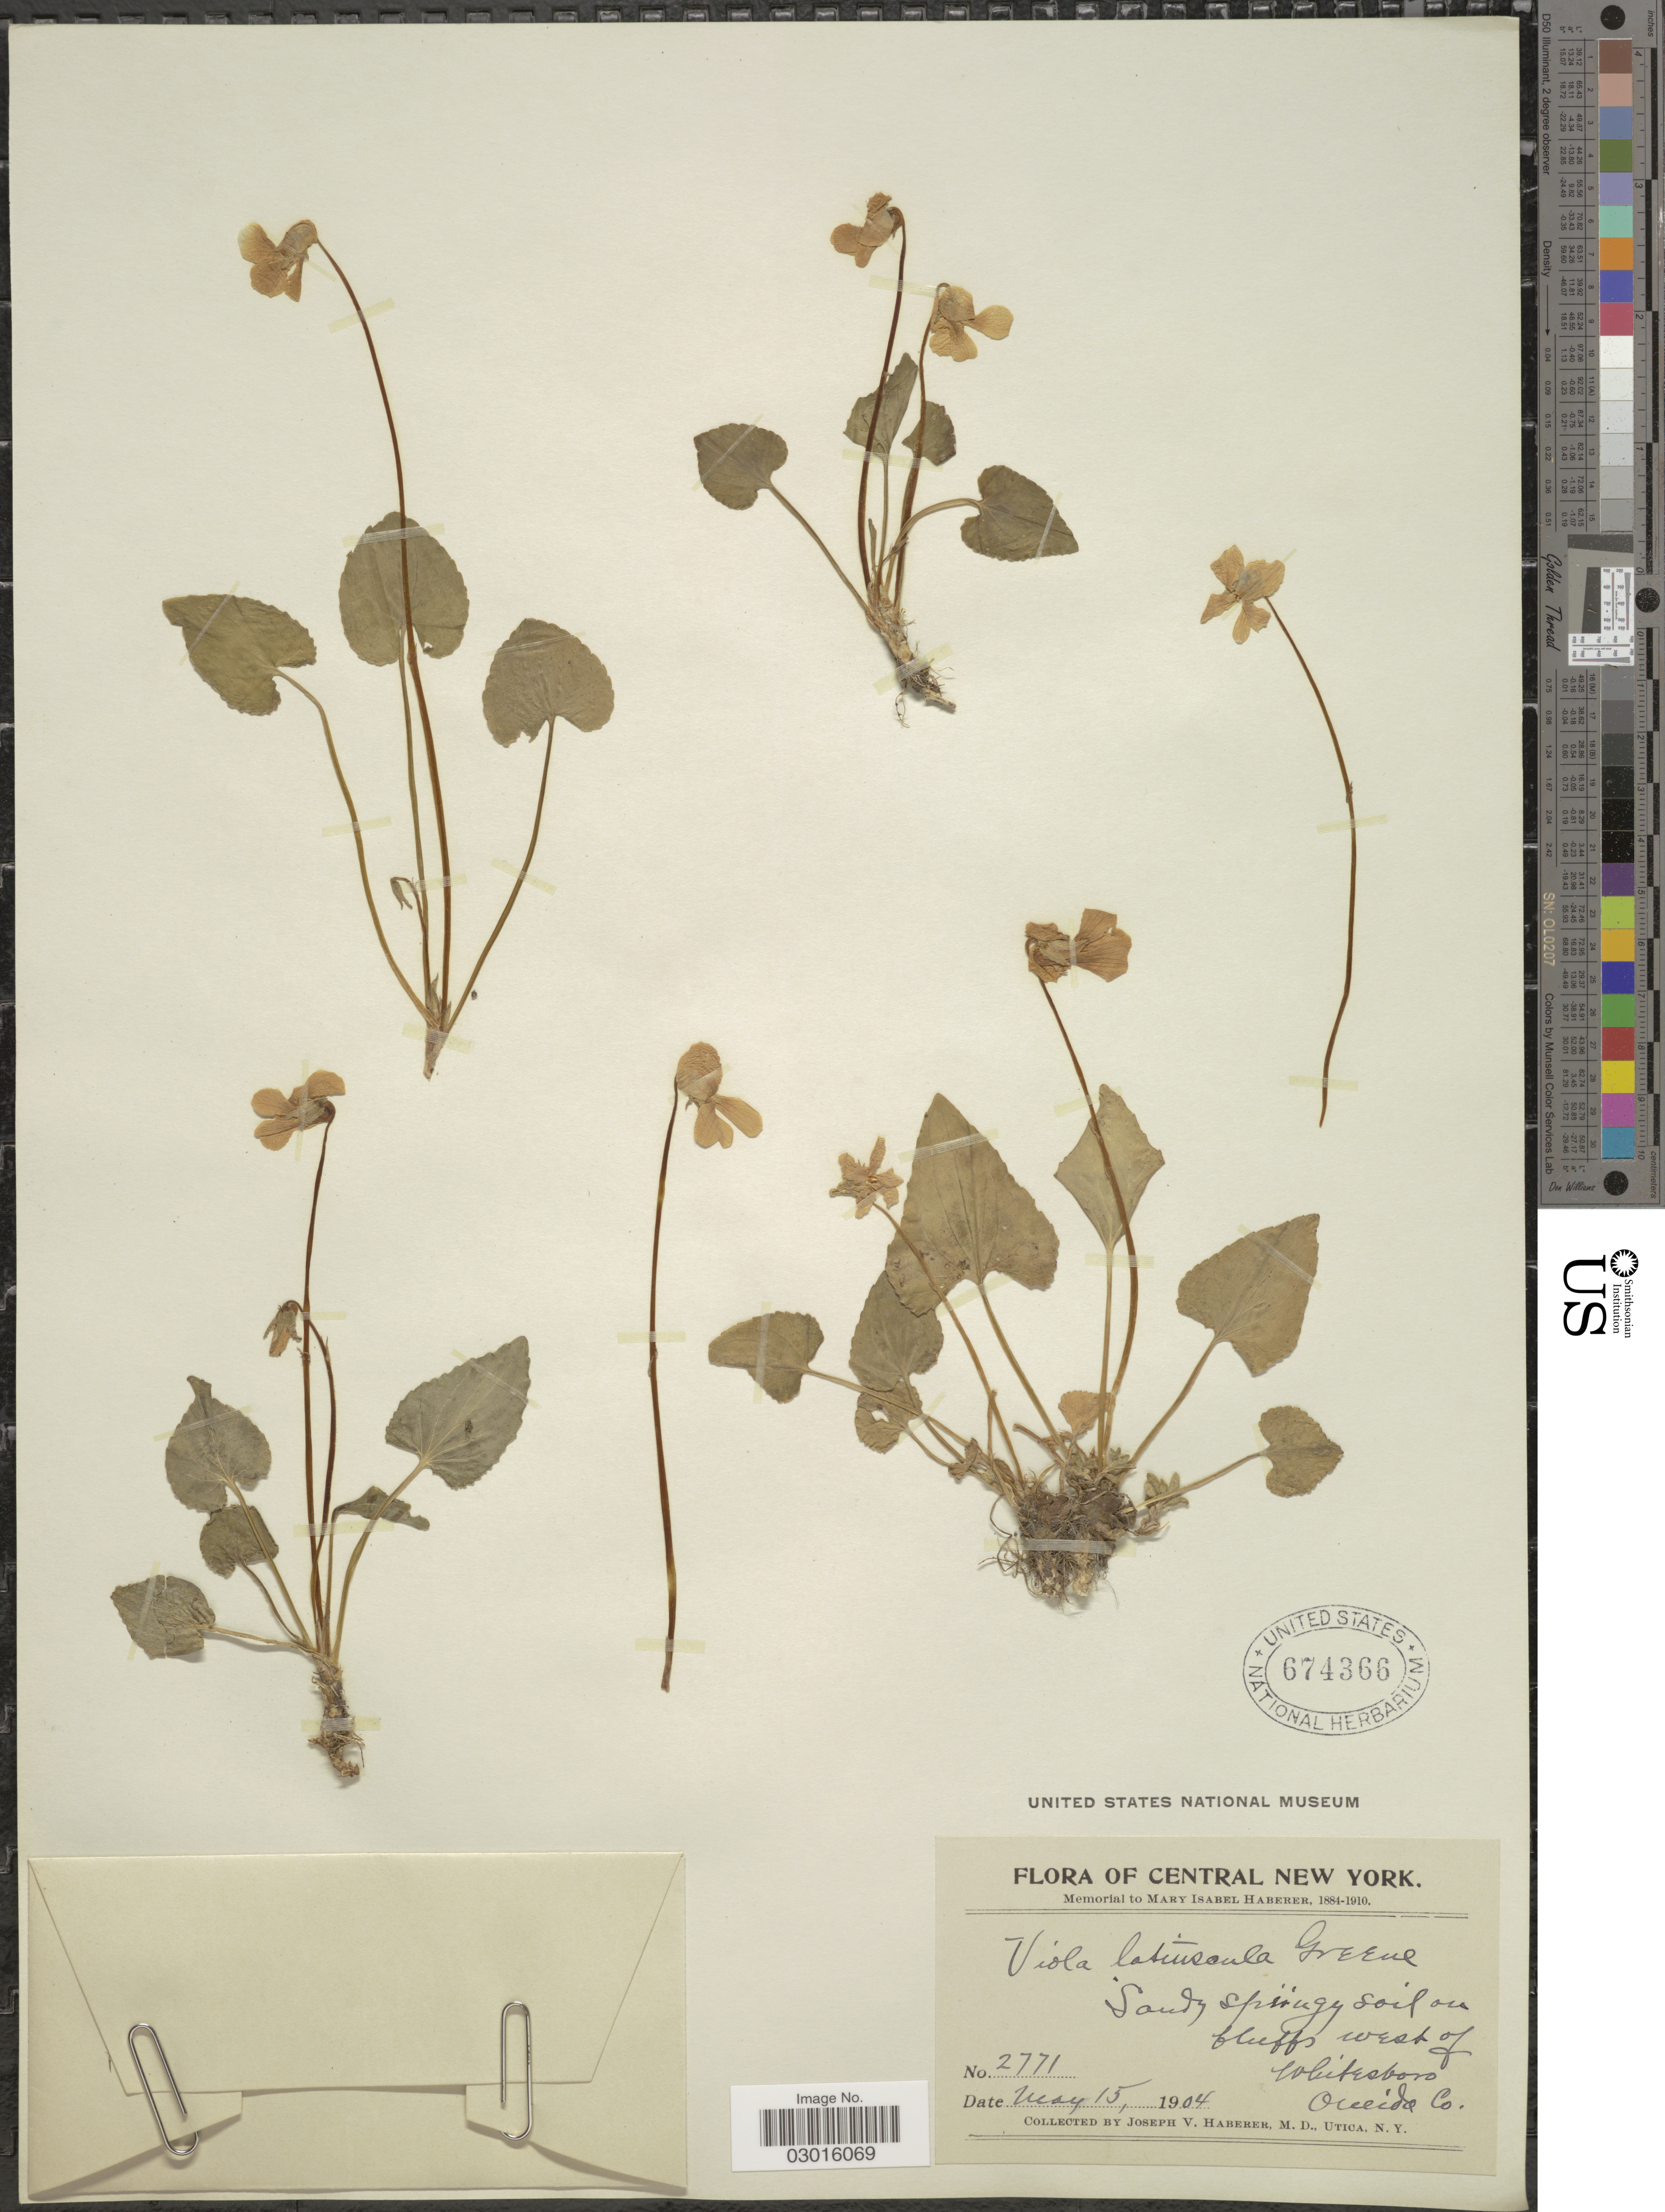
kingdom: Plantae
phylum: Tracheophyta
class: Magnoliopsida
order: Malpighiales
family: Violaceae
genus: Viola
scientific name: Viola latiuscula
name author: Greene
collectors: J. V. Haberer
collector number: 2771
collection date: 1904-05-15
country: United States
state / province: New York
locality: Central New York, Sandy springy soil on bluffs west of whitesboro, Oceido Co.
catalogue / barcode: US 674366